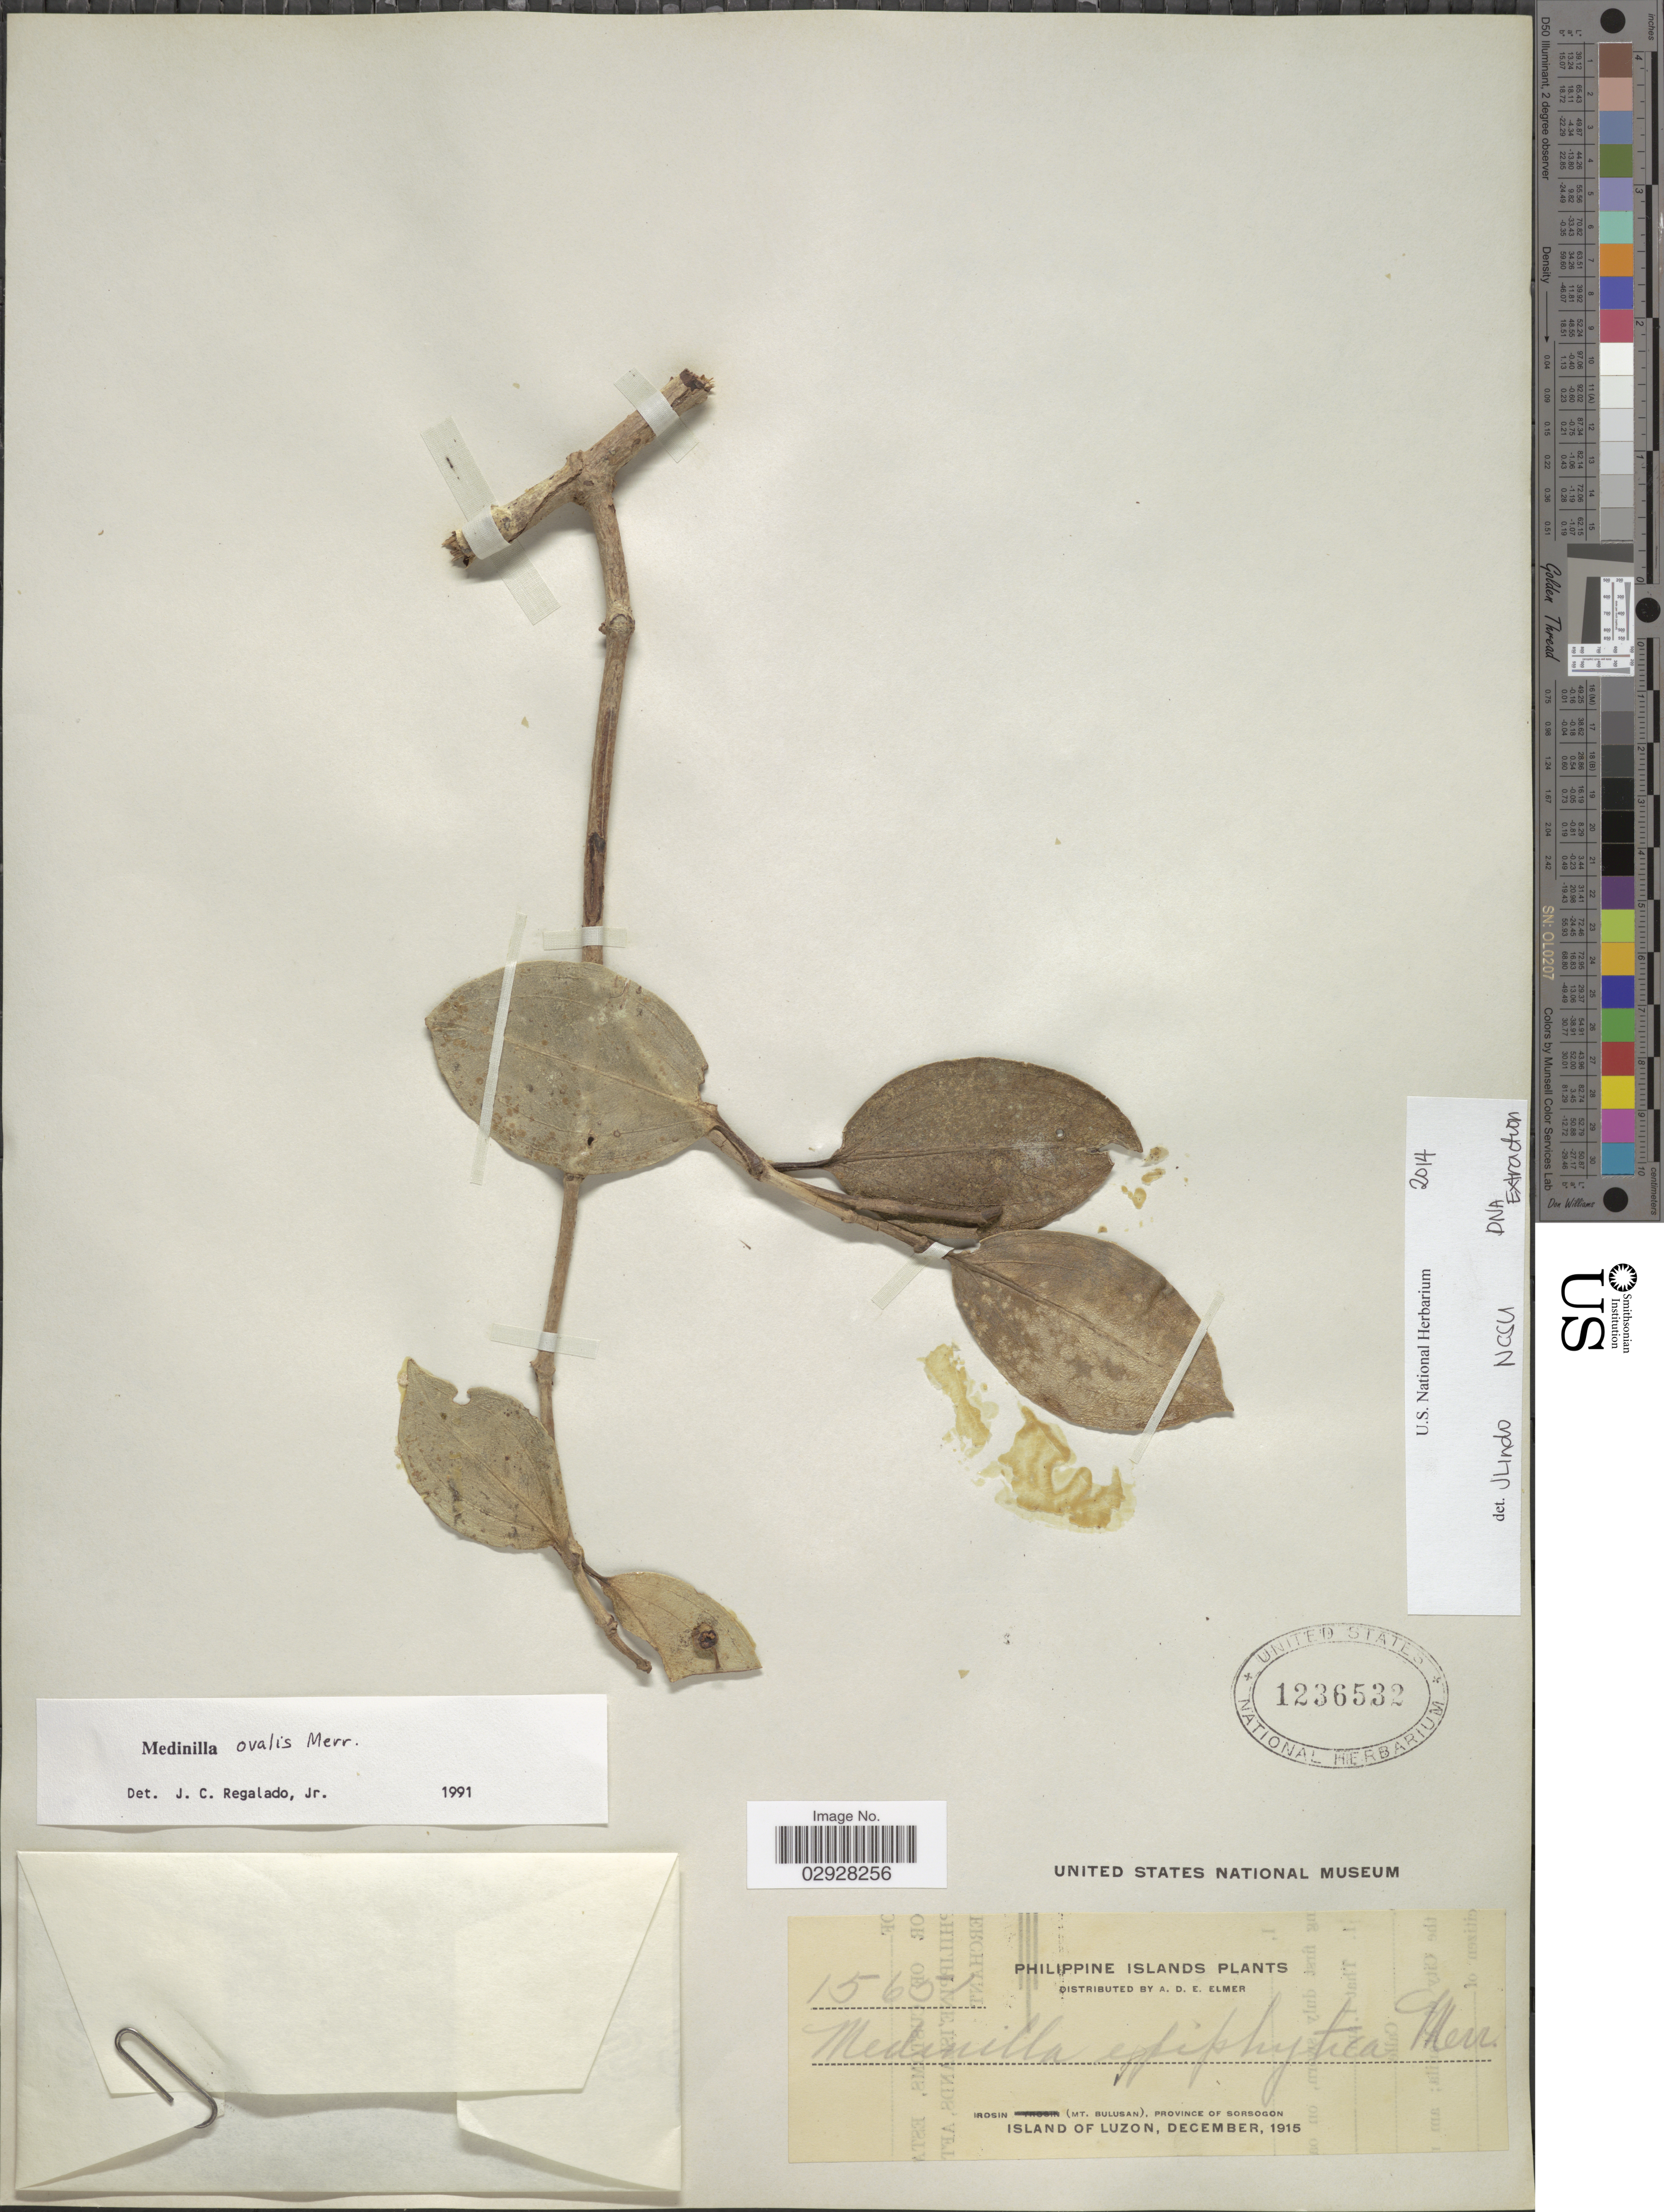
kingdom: Plantae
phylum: Tracheophyta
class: Magnoliopsida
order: Myrtales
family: Melastomataceae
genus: Medinilla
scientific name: Medinilla ovalis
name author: Merr.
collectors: A. D. E. Elmer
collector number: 15651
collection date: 1915-12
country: Philippines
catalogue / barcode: US 1236532